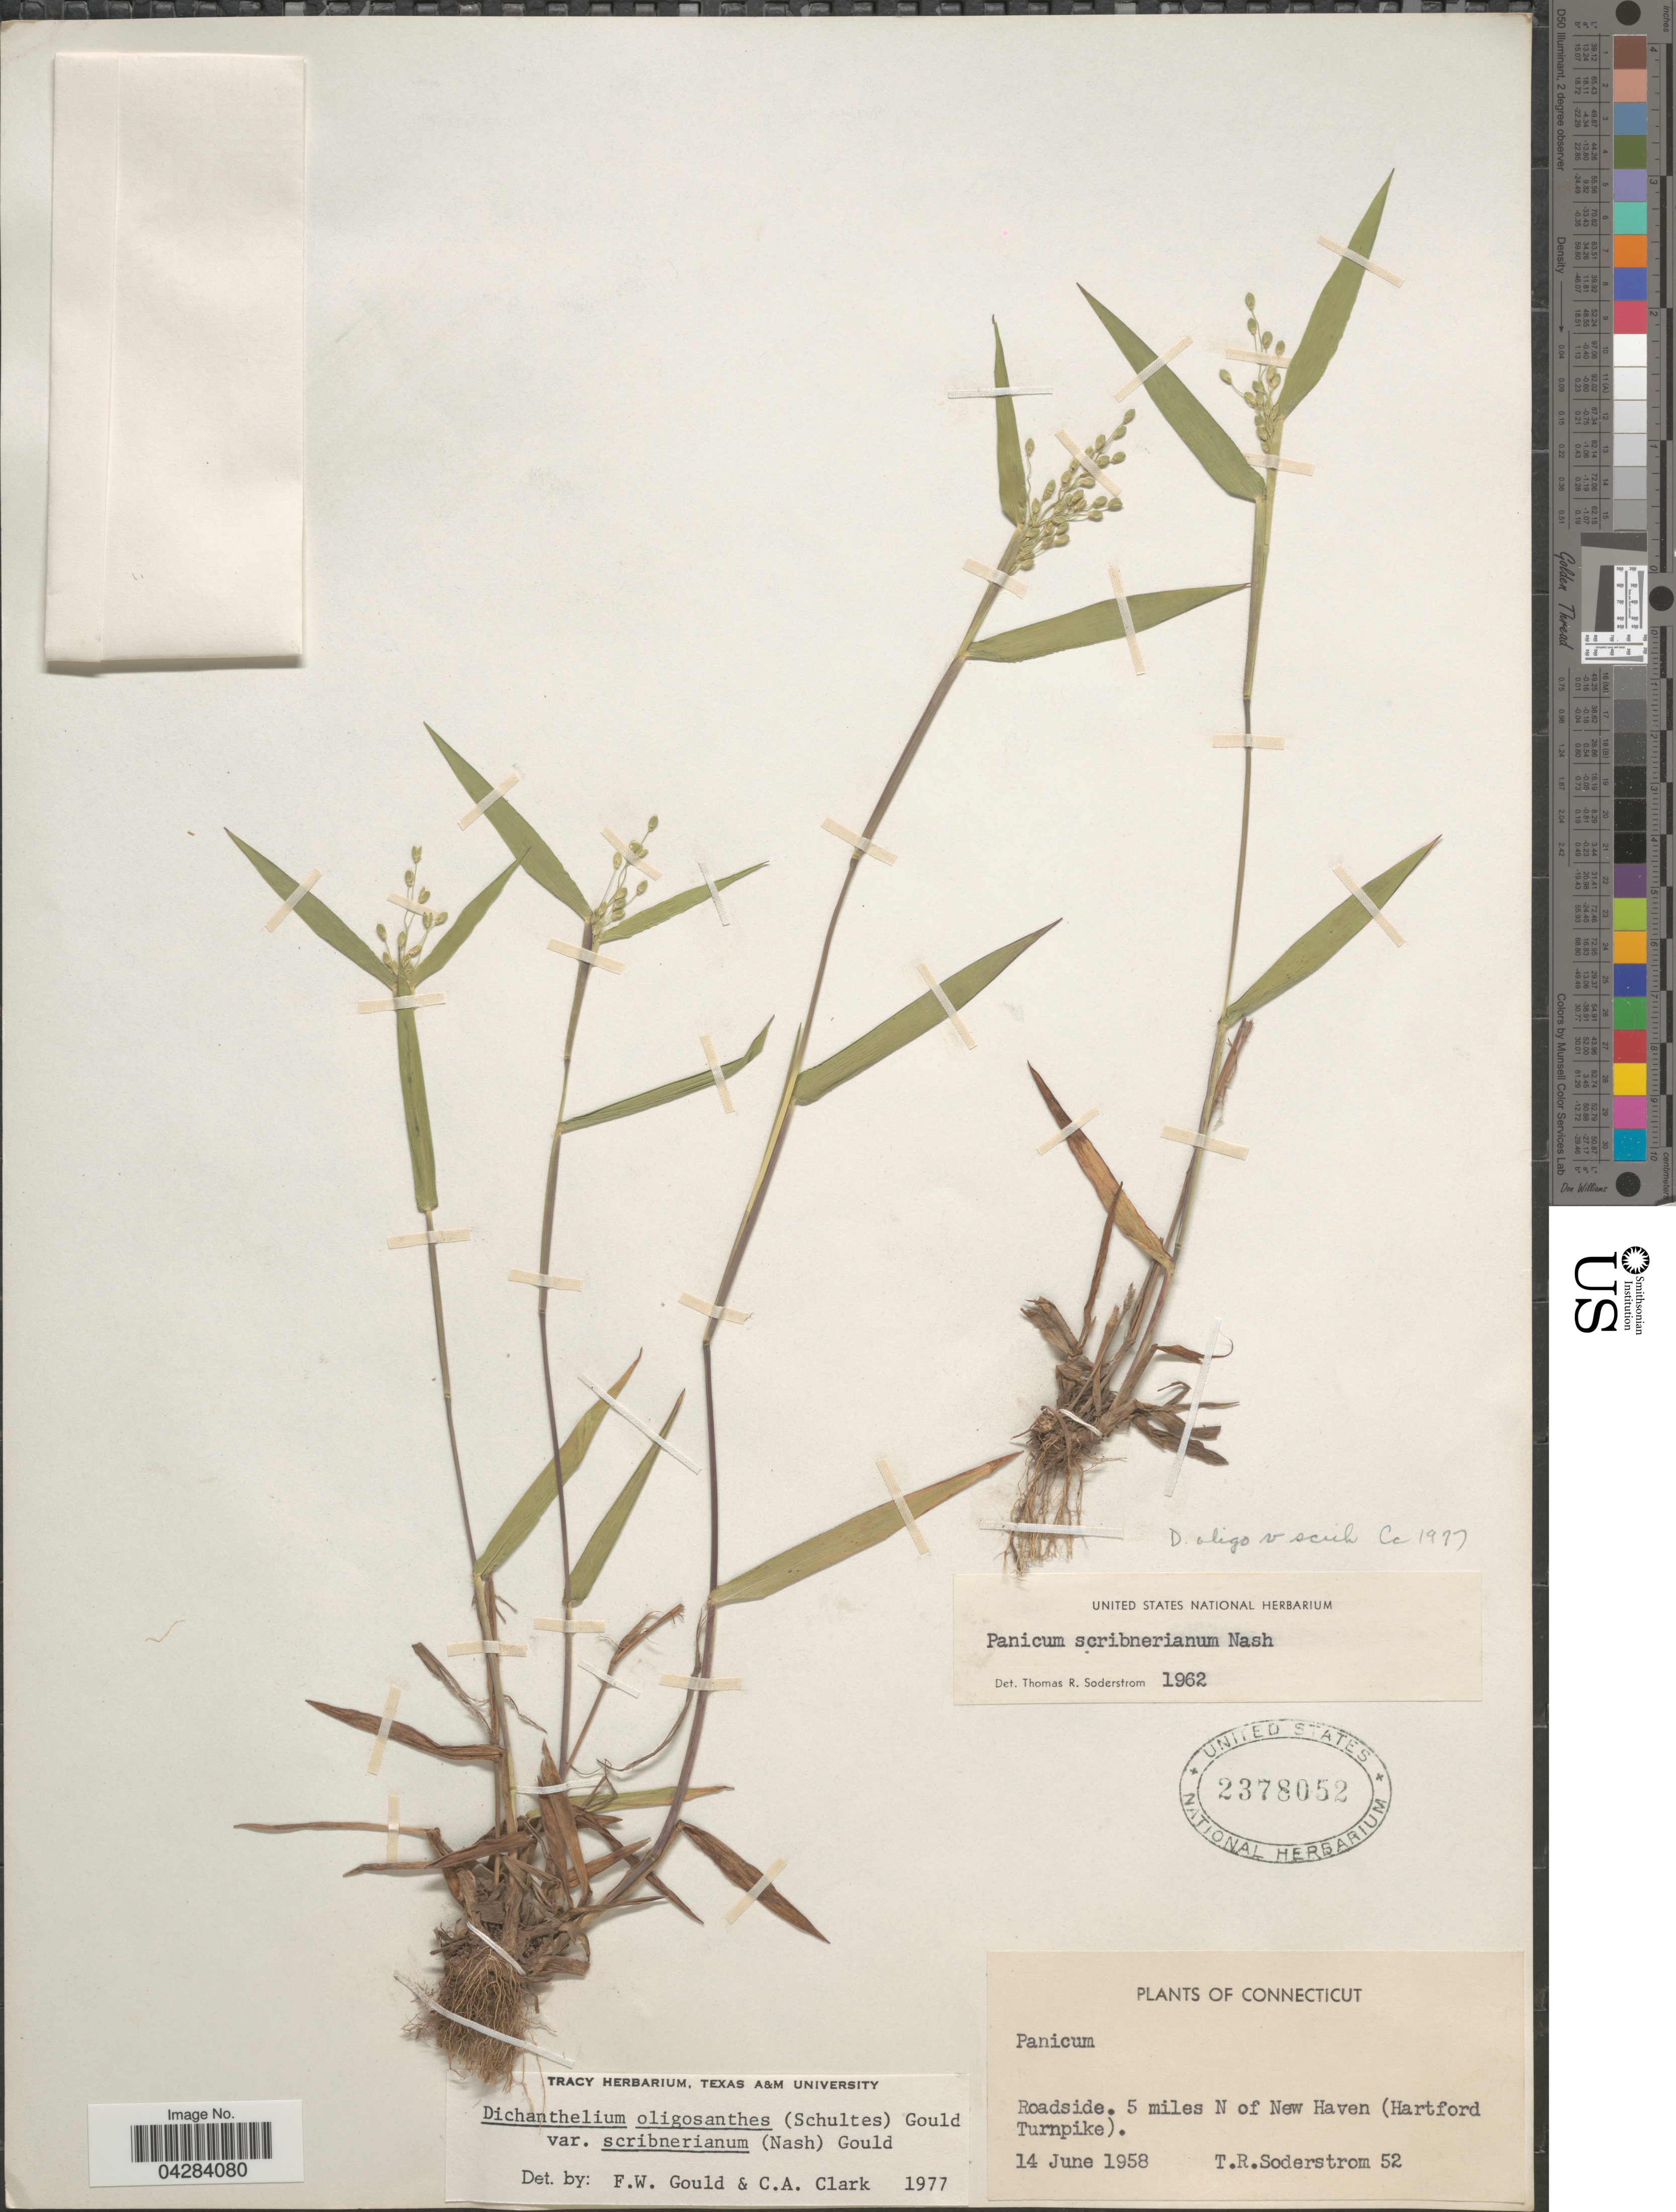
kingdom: Plantae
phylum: Tracheophyta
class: Liliopsida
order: Poales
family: Poaceae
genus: Dichanthelium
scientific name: Dichanthelium oligosanthes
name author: (Schult.) Gould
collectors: T. R. Soderstrom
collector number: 52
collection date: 1958-06-14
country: United States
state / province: Connecticut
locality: Roadside. 5 miles N of New Haven (Hartford Turnpike).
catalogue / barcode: US 2378052